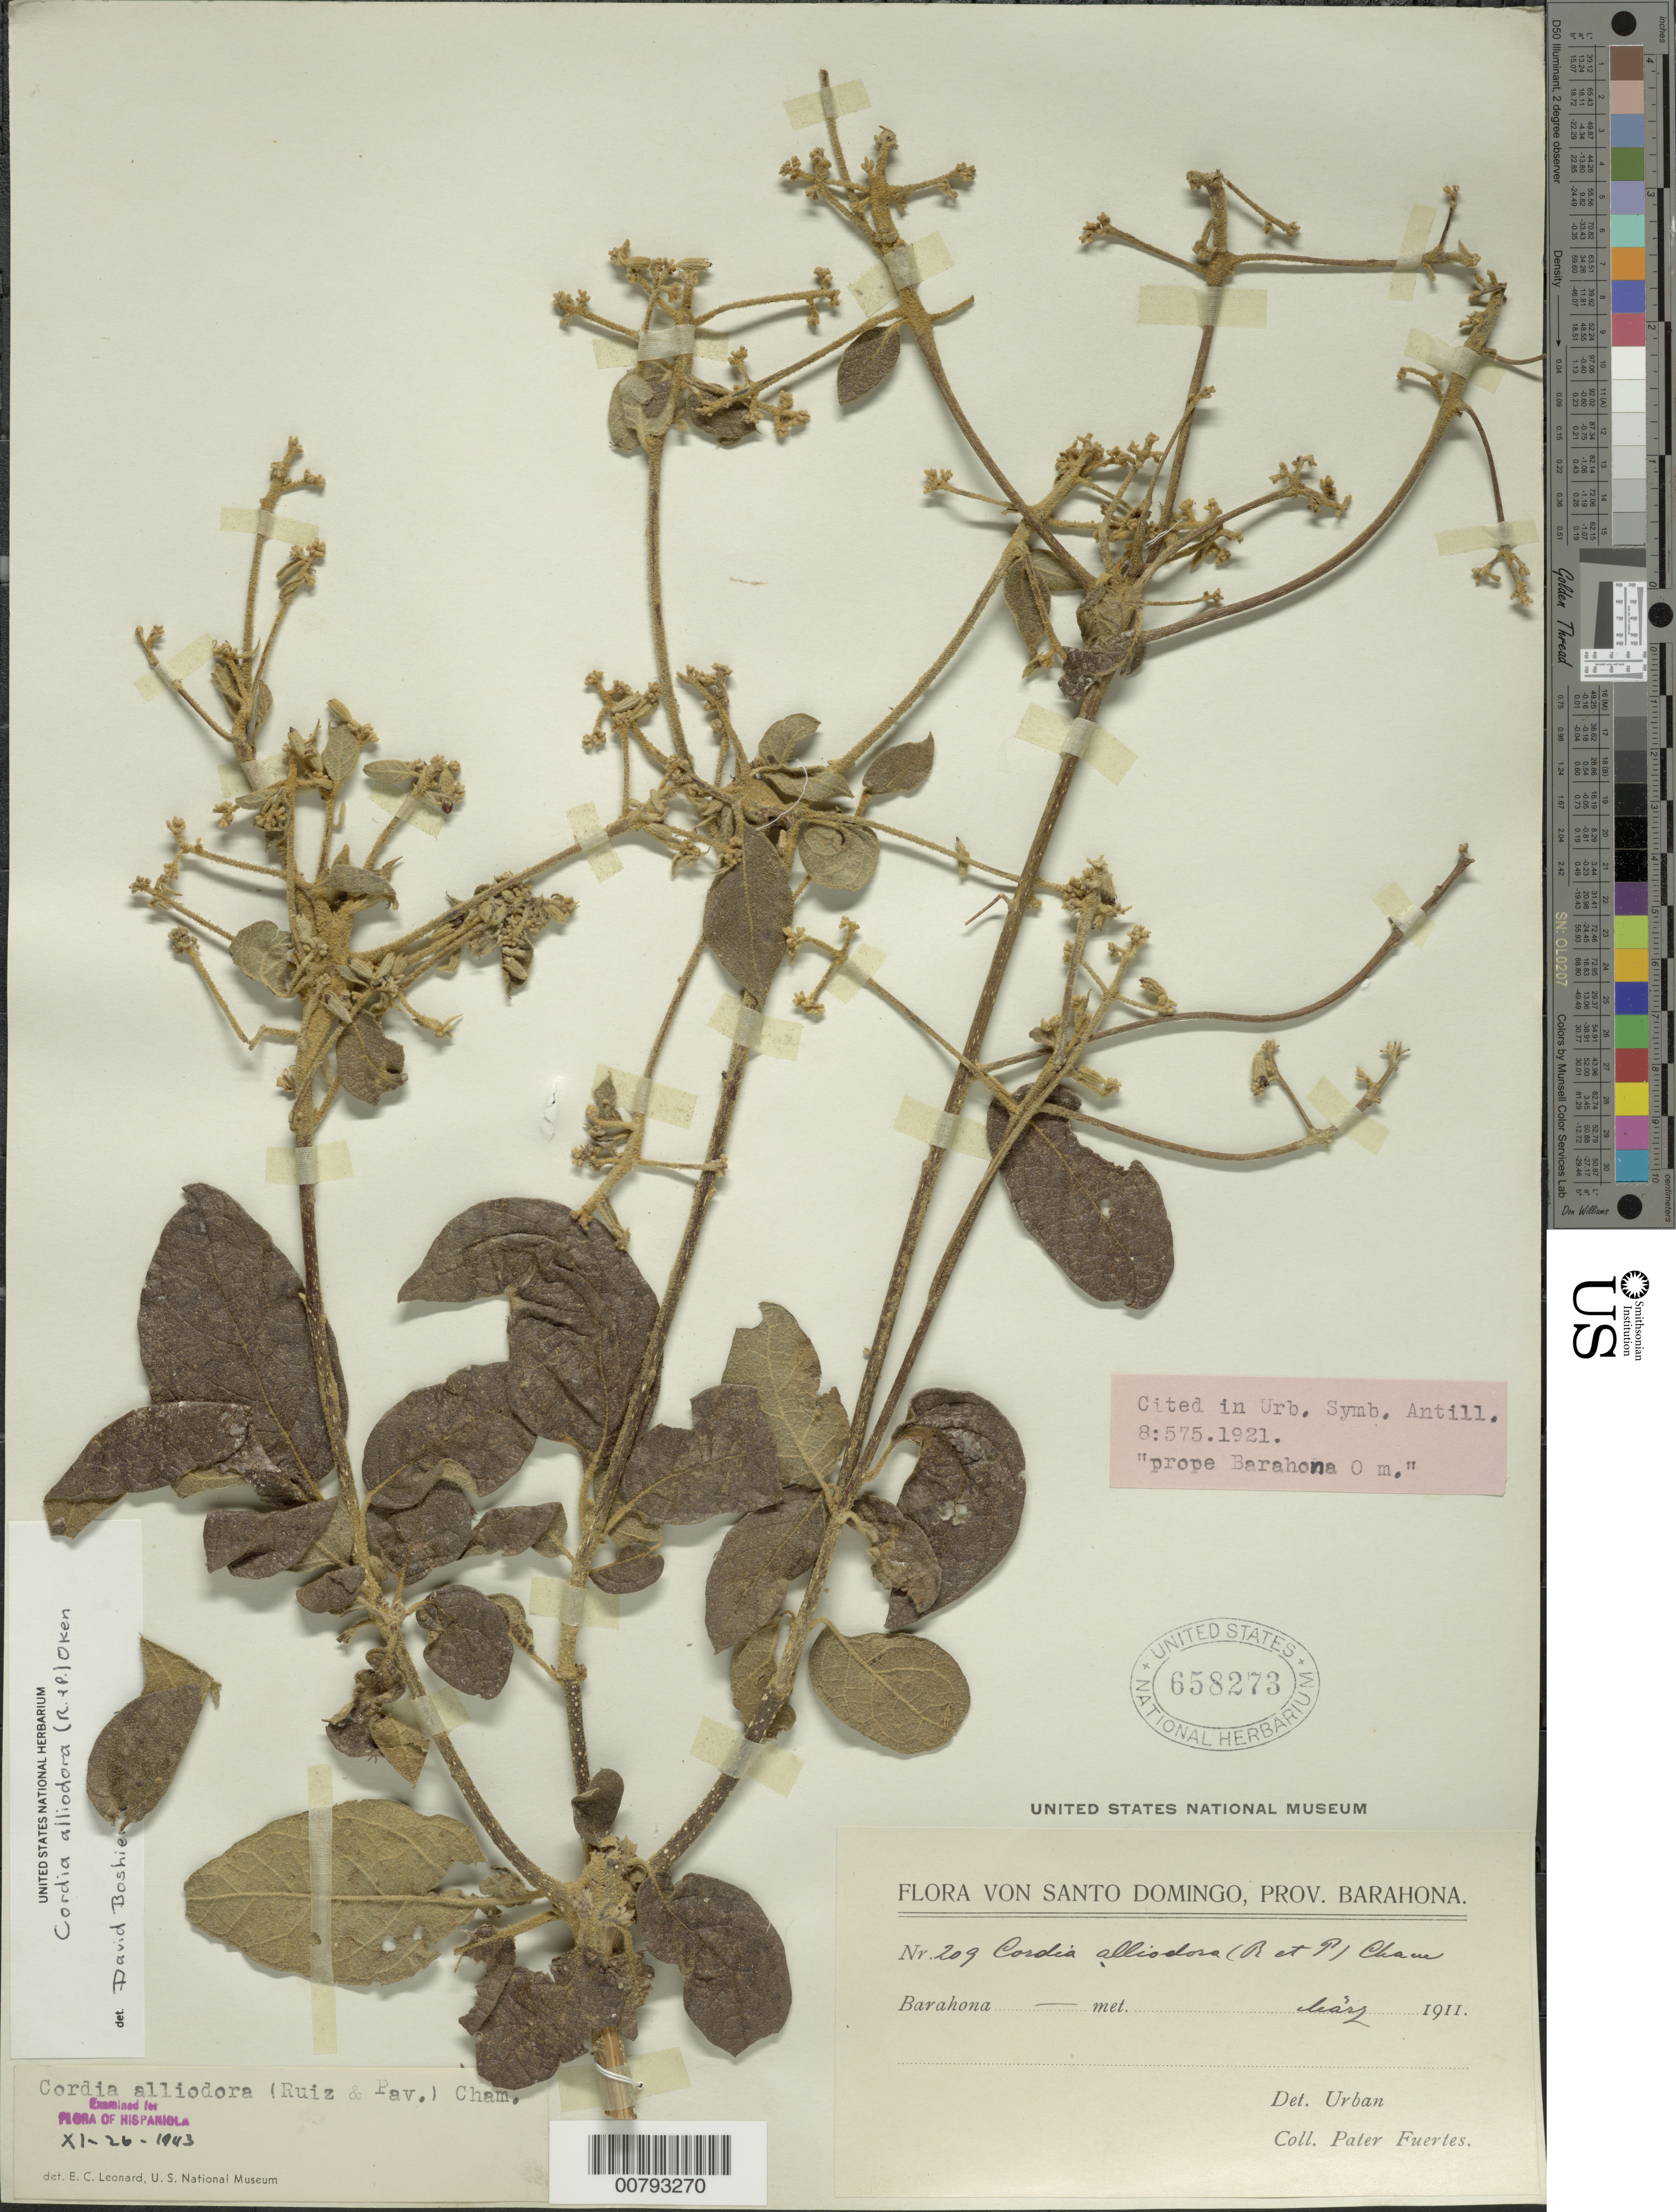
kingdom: Plantae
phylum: Tracheophyta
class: Magnoliopsida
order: Boraginales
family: Cordiaceae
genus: Cordia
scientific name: Cordia alliodora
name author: (Ruiz & Pav.) Oken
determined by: Boshier, D.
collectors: M. D. Fuertes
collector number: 209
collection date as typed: Mar 1911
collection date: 1911-03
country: Dominican Republic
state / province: Barahona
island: Hispaniola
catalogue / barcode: US 658273